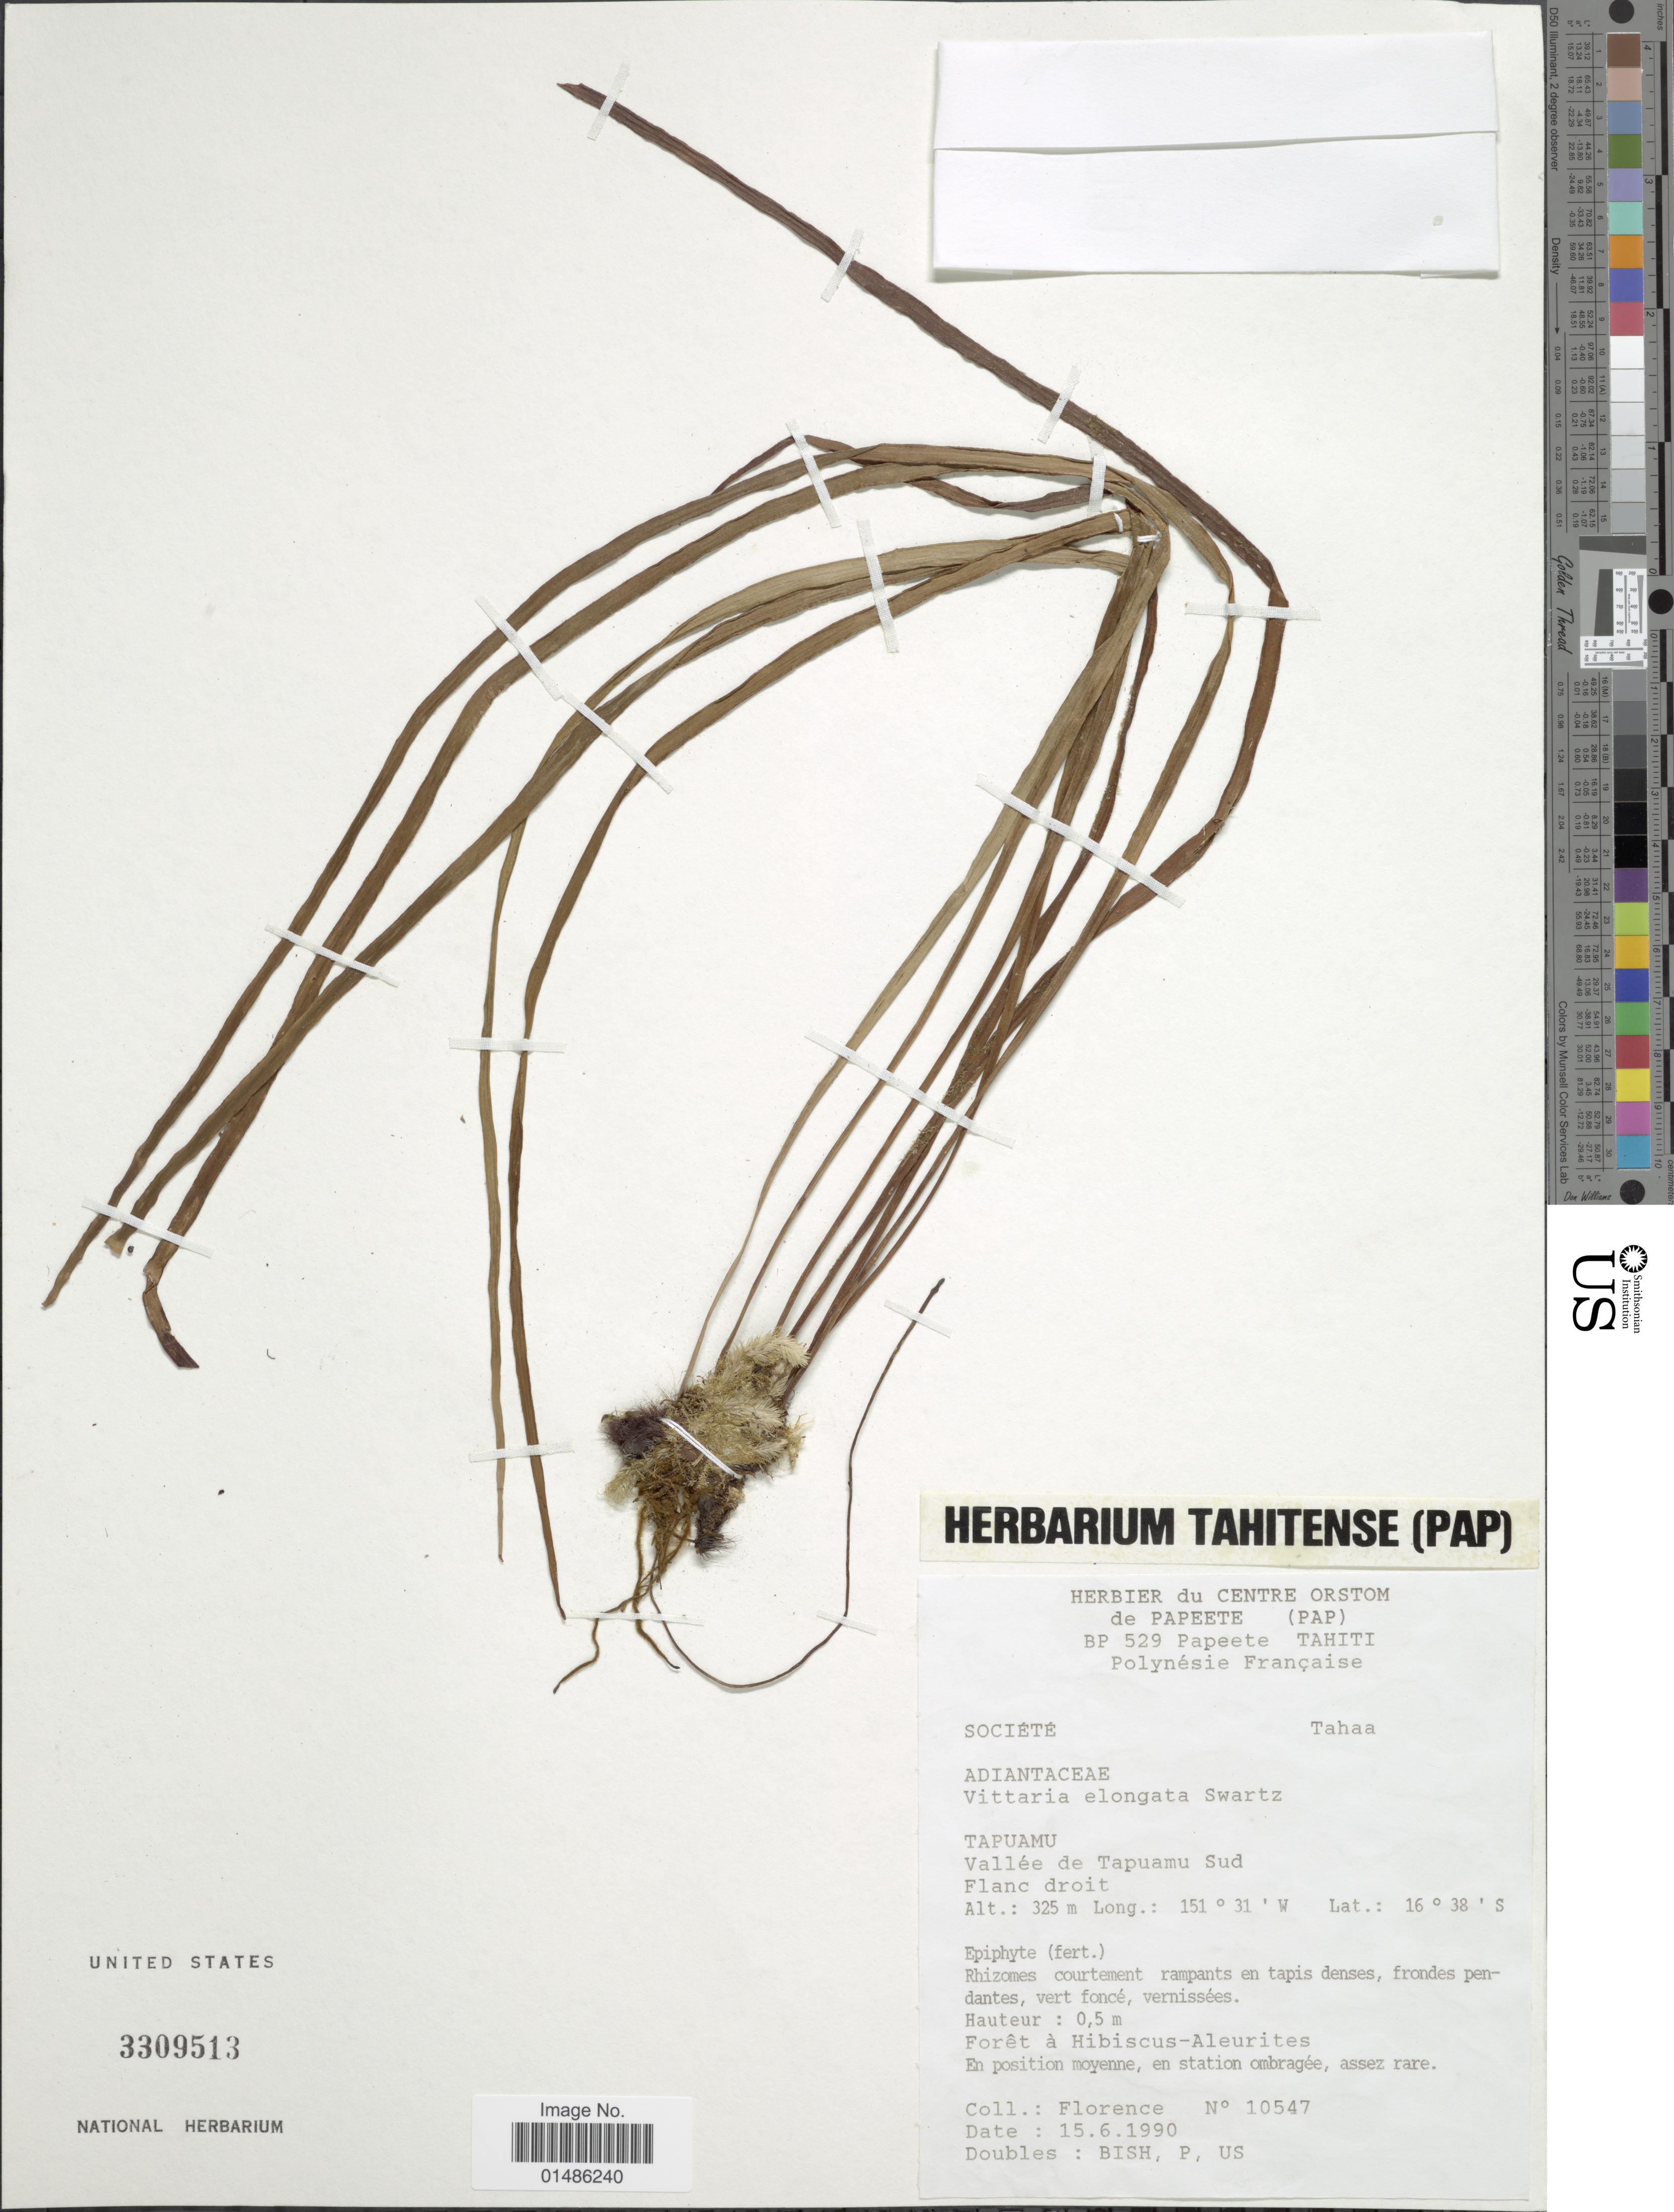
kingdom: Plantae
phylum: Tracheophyta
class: Polypodiopsida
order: Polypodiales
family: Pteridaceae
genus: Haplopteris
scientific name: Haplopteris elongata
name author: (Sw.) Crane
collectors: -. Florence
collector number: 10547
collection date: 1990-06-15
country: French Polynesia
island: Tahaa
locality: Société. Tahaa. Tapuamu. Vallée de Tapuamu Sud. Flanc droit.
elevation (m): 325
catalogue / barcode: US 3309513